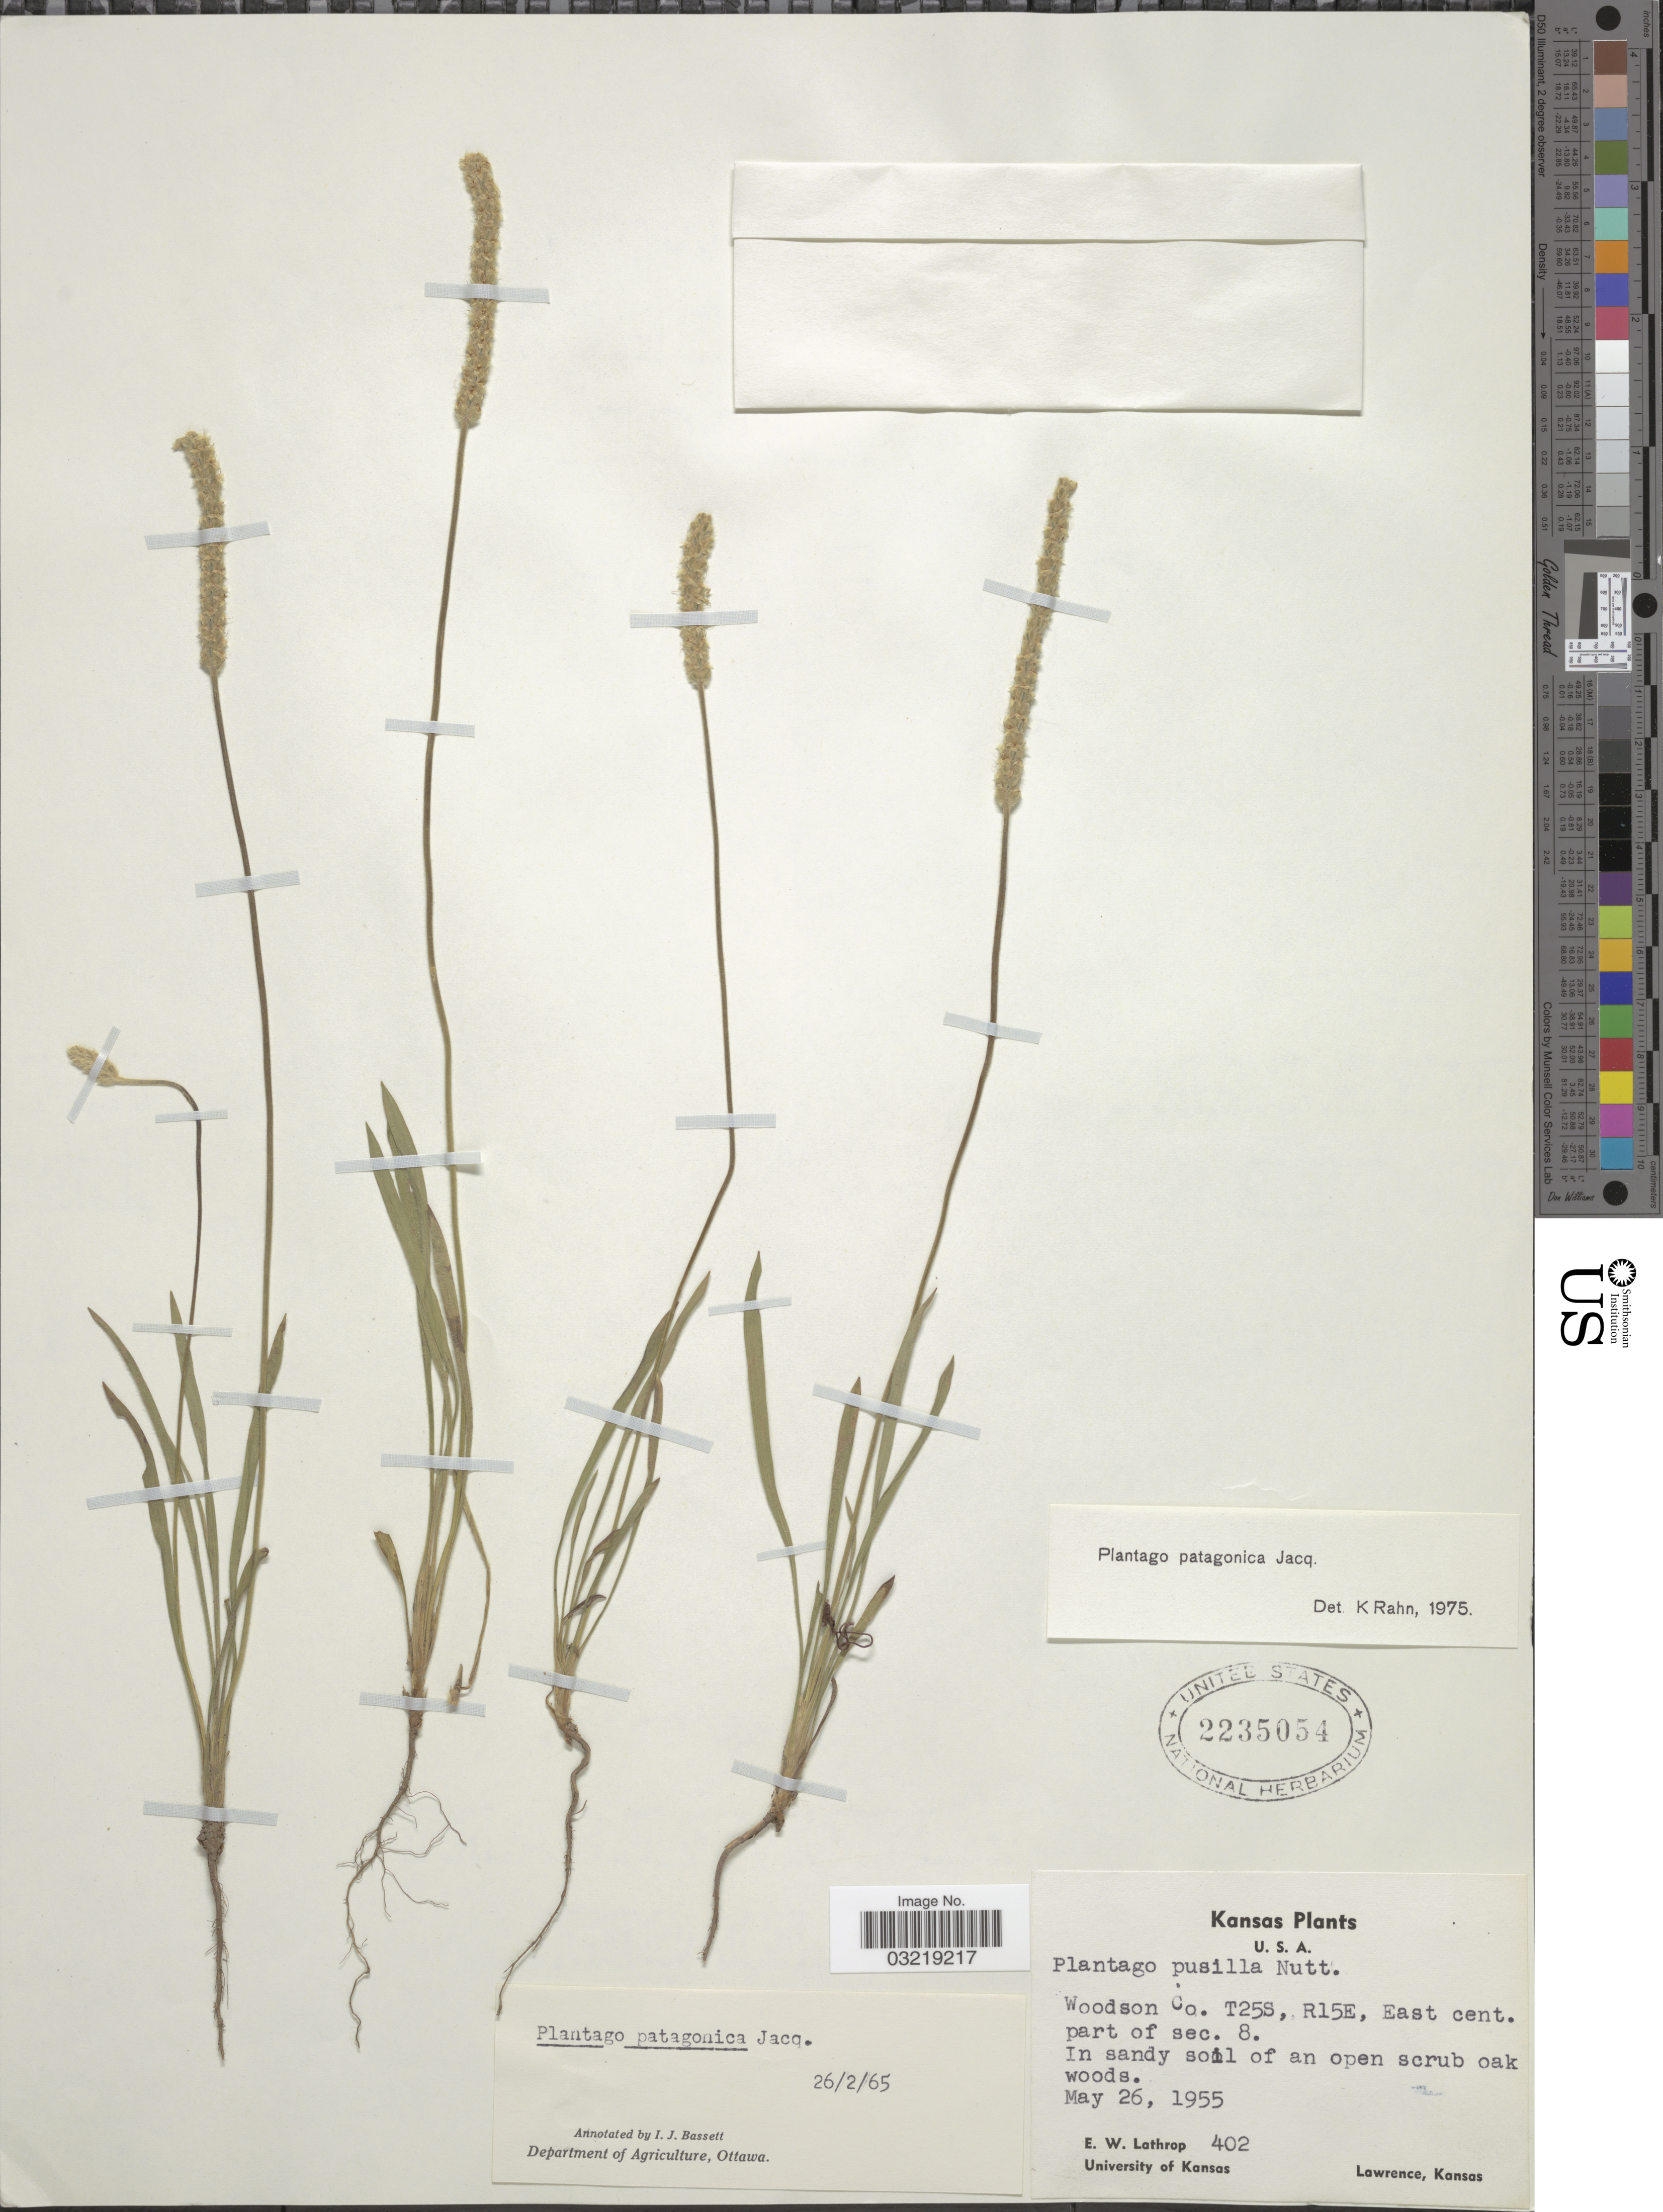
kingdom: Plantae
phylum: Tracheophyta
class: Magnoliopsida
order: Lamiales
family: Plantaginaceae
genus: Plantago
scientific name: Plantago patagonica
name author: Jacq.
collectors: E. W. Lathrop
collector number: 402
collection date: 1955-05-26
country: United States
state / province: Kansas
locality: Woodson Co. T25S, R15E, East cent. part of sec. 8.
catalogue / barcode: US 2235054